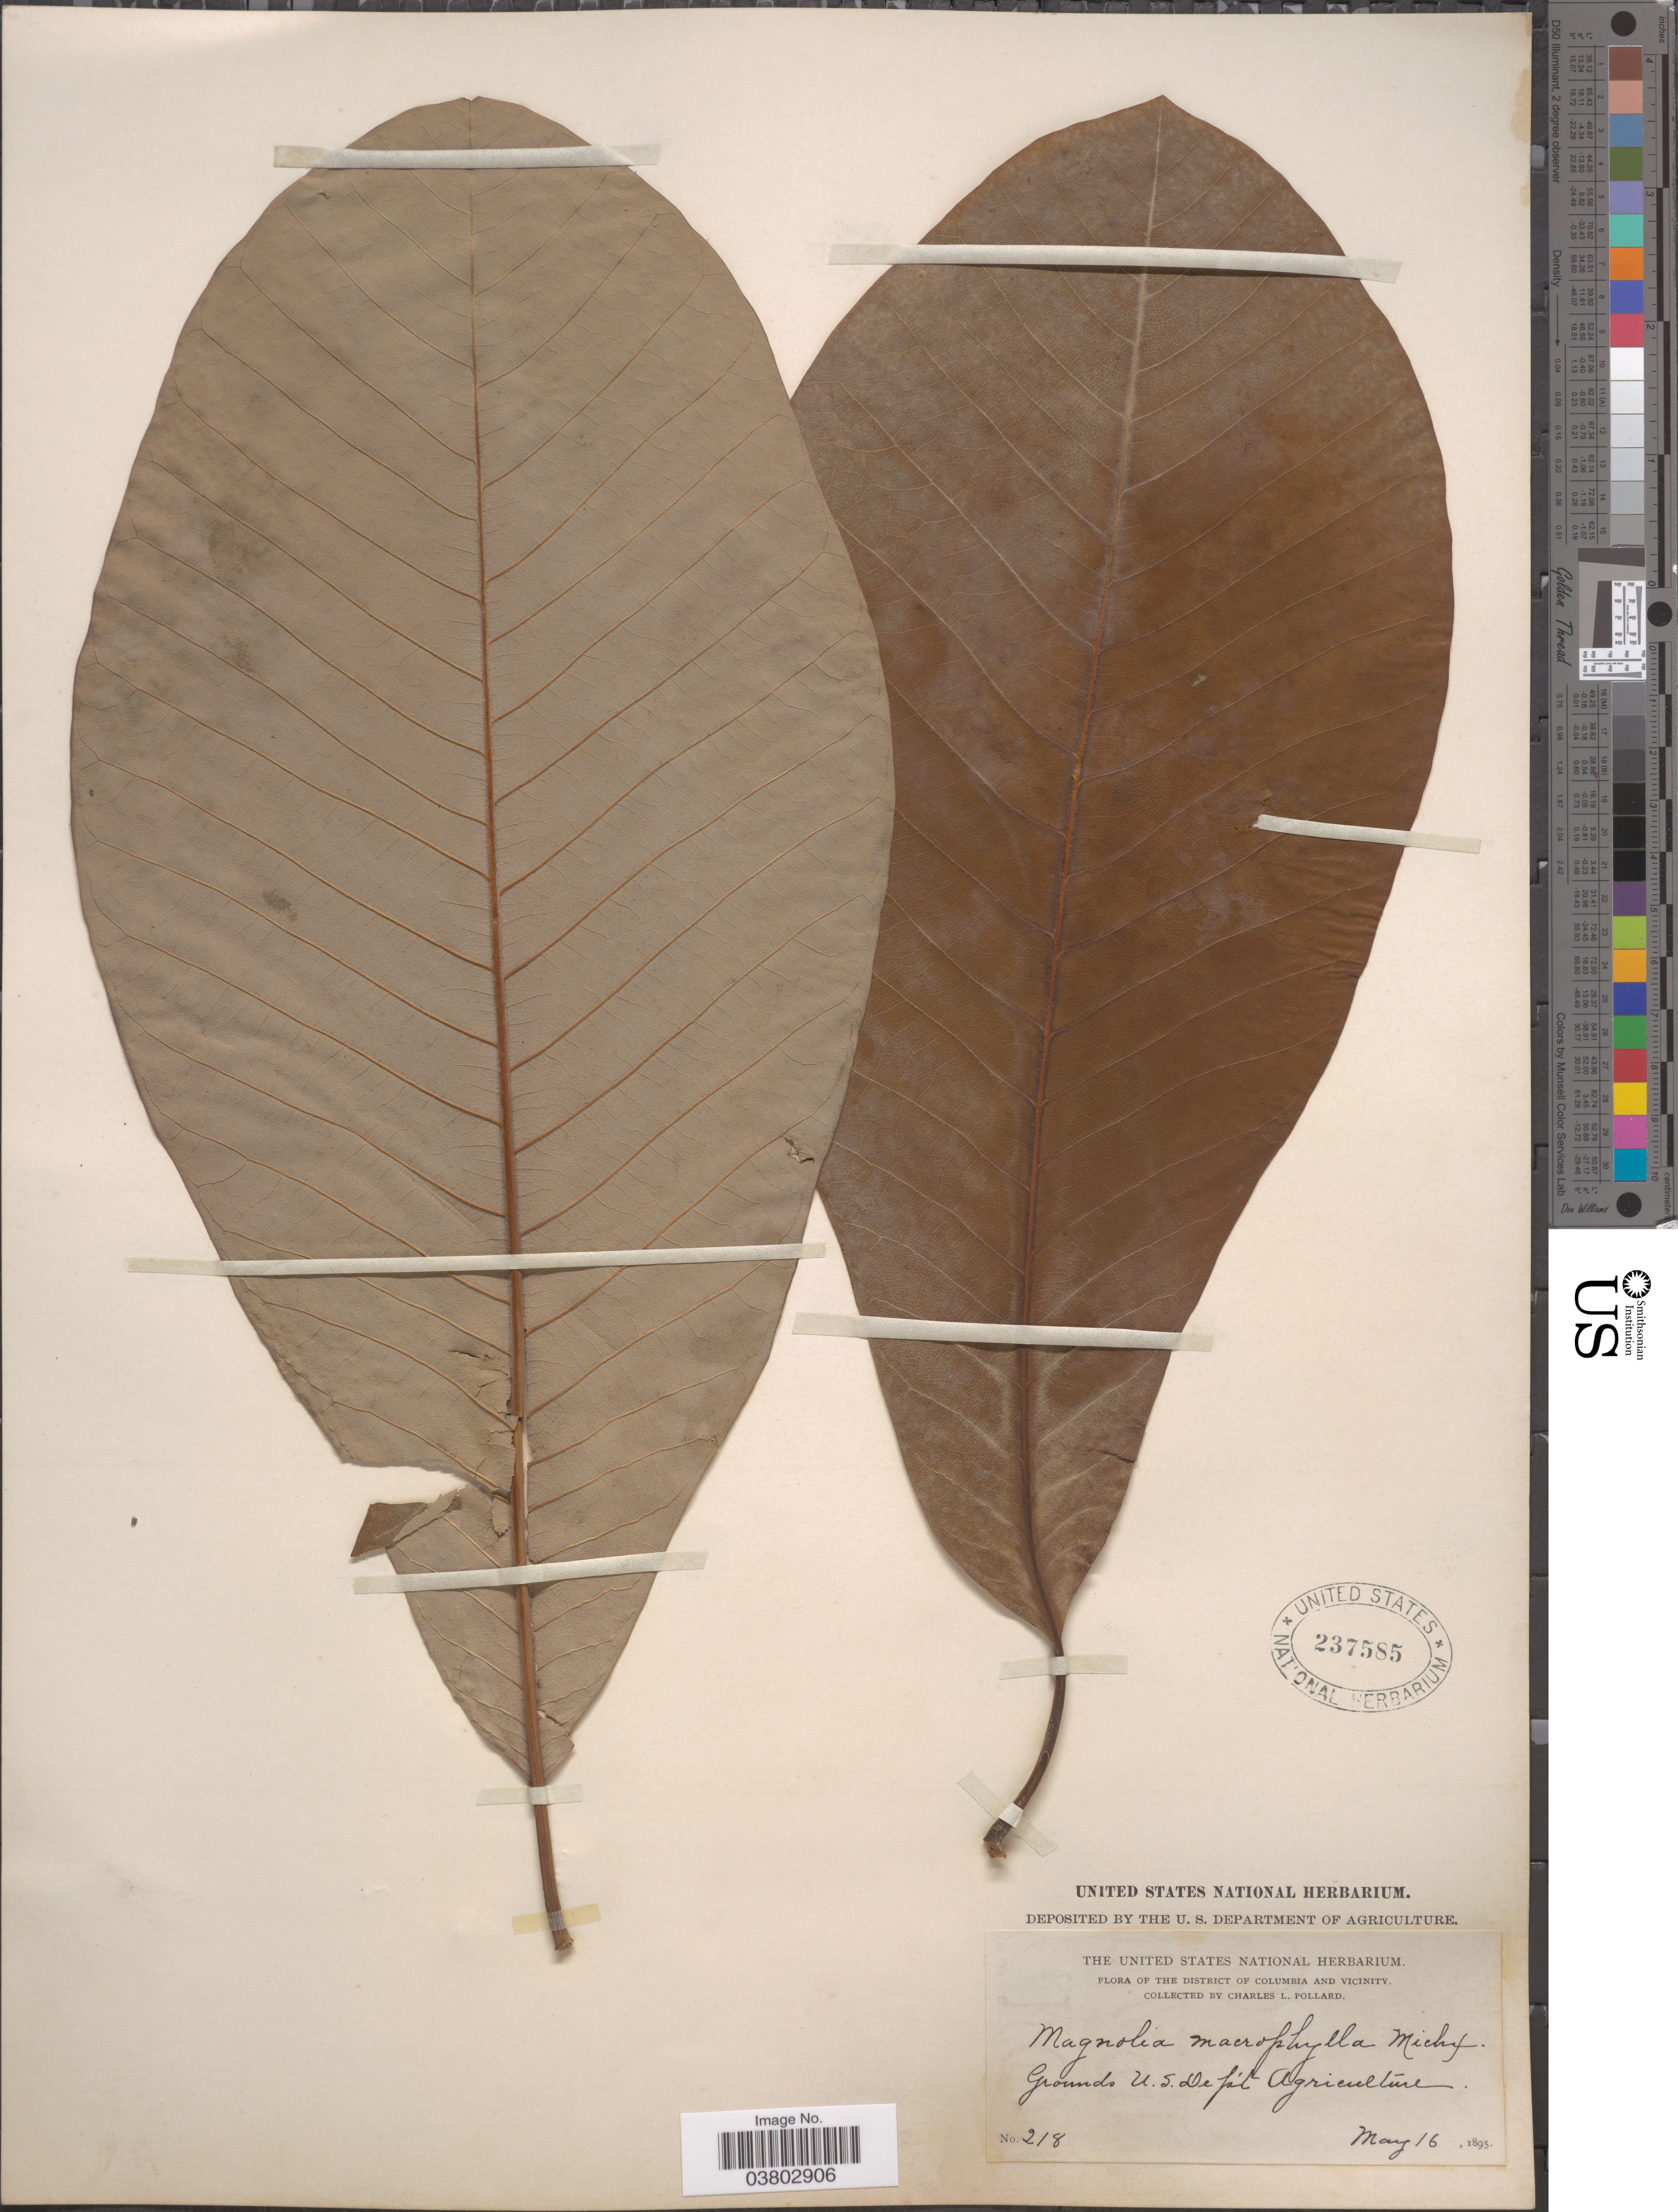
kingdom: Plantae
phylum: Tracheophyta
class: Magnoliopsida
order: Magnoliales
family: Magnoliaceae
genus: Magnolia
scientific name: Magnolia macrophylla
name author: Michx.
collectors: C. L. Pollard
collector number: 218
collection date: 1895-05-16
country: United States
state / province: District of Columbia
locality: District of Columbia and vicinity. Grounds U.S. Dept. Agriculture.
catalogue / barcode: US 237585